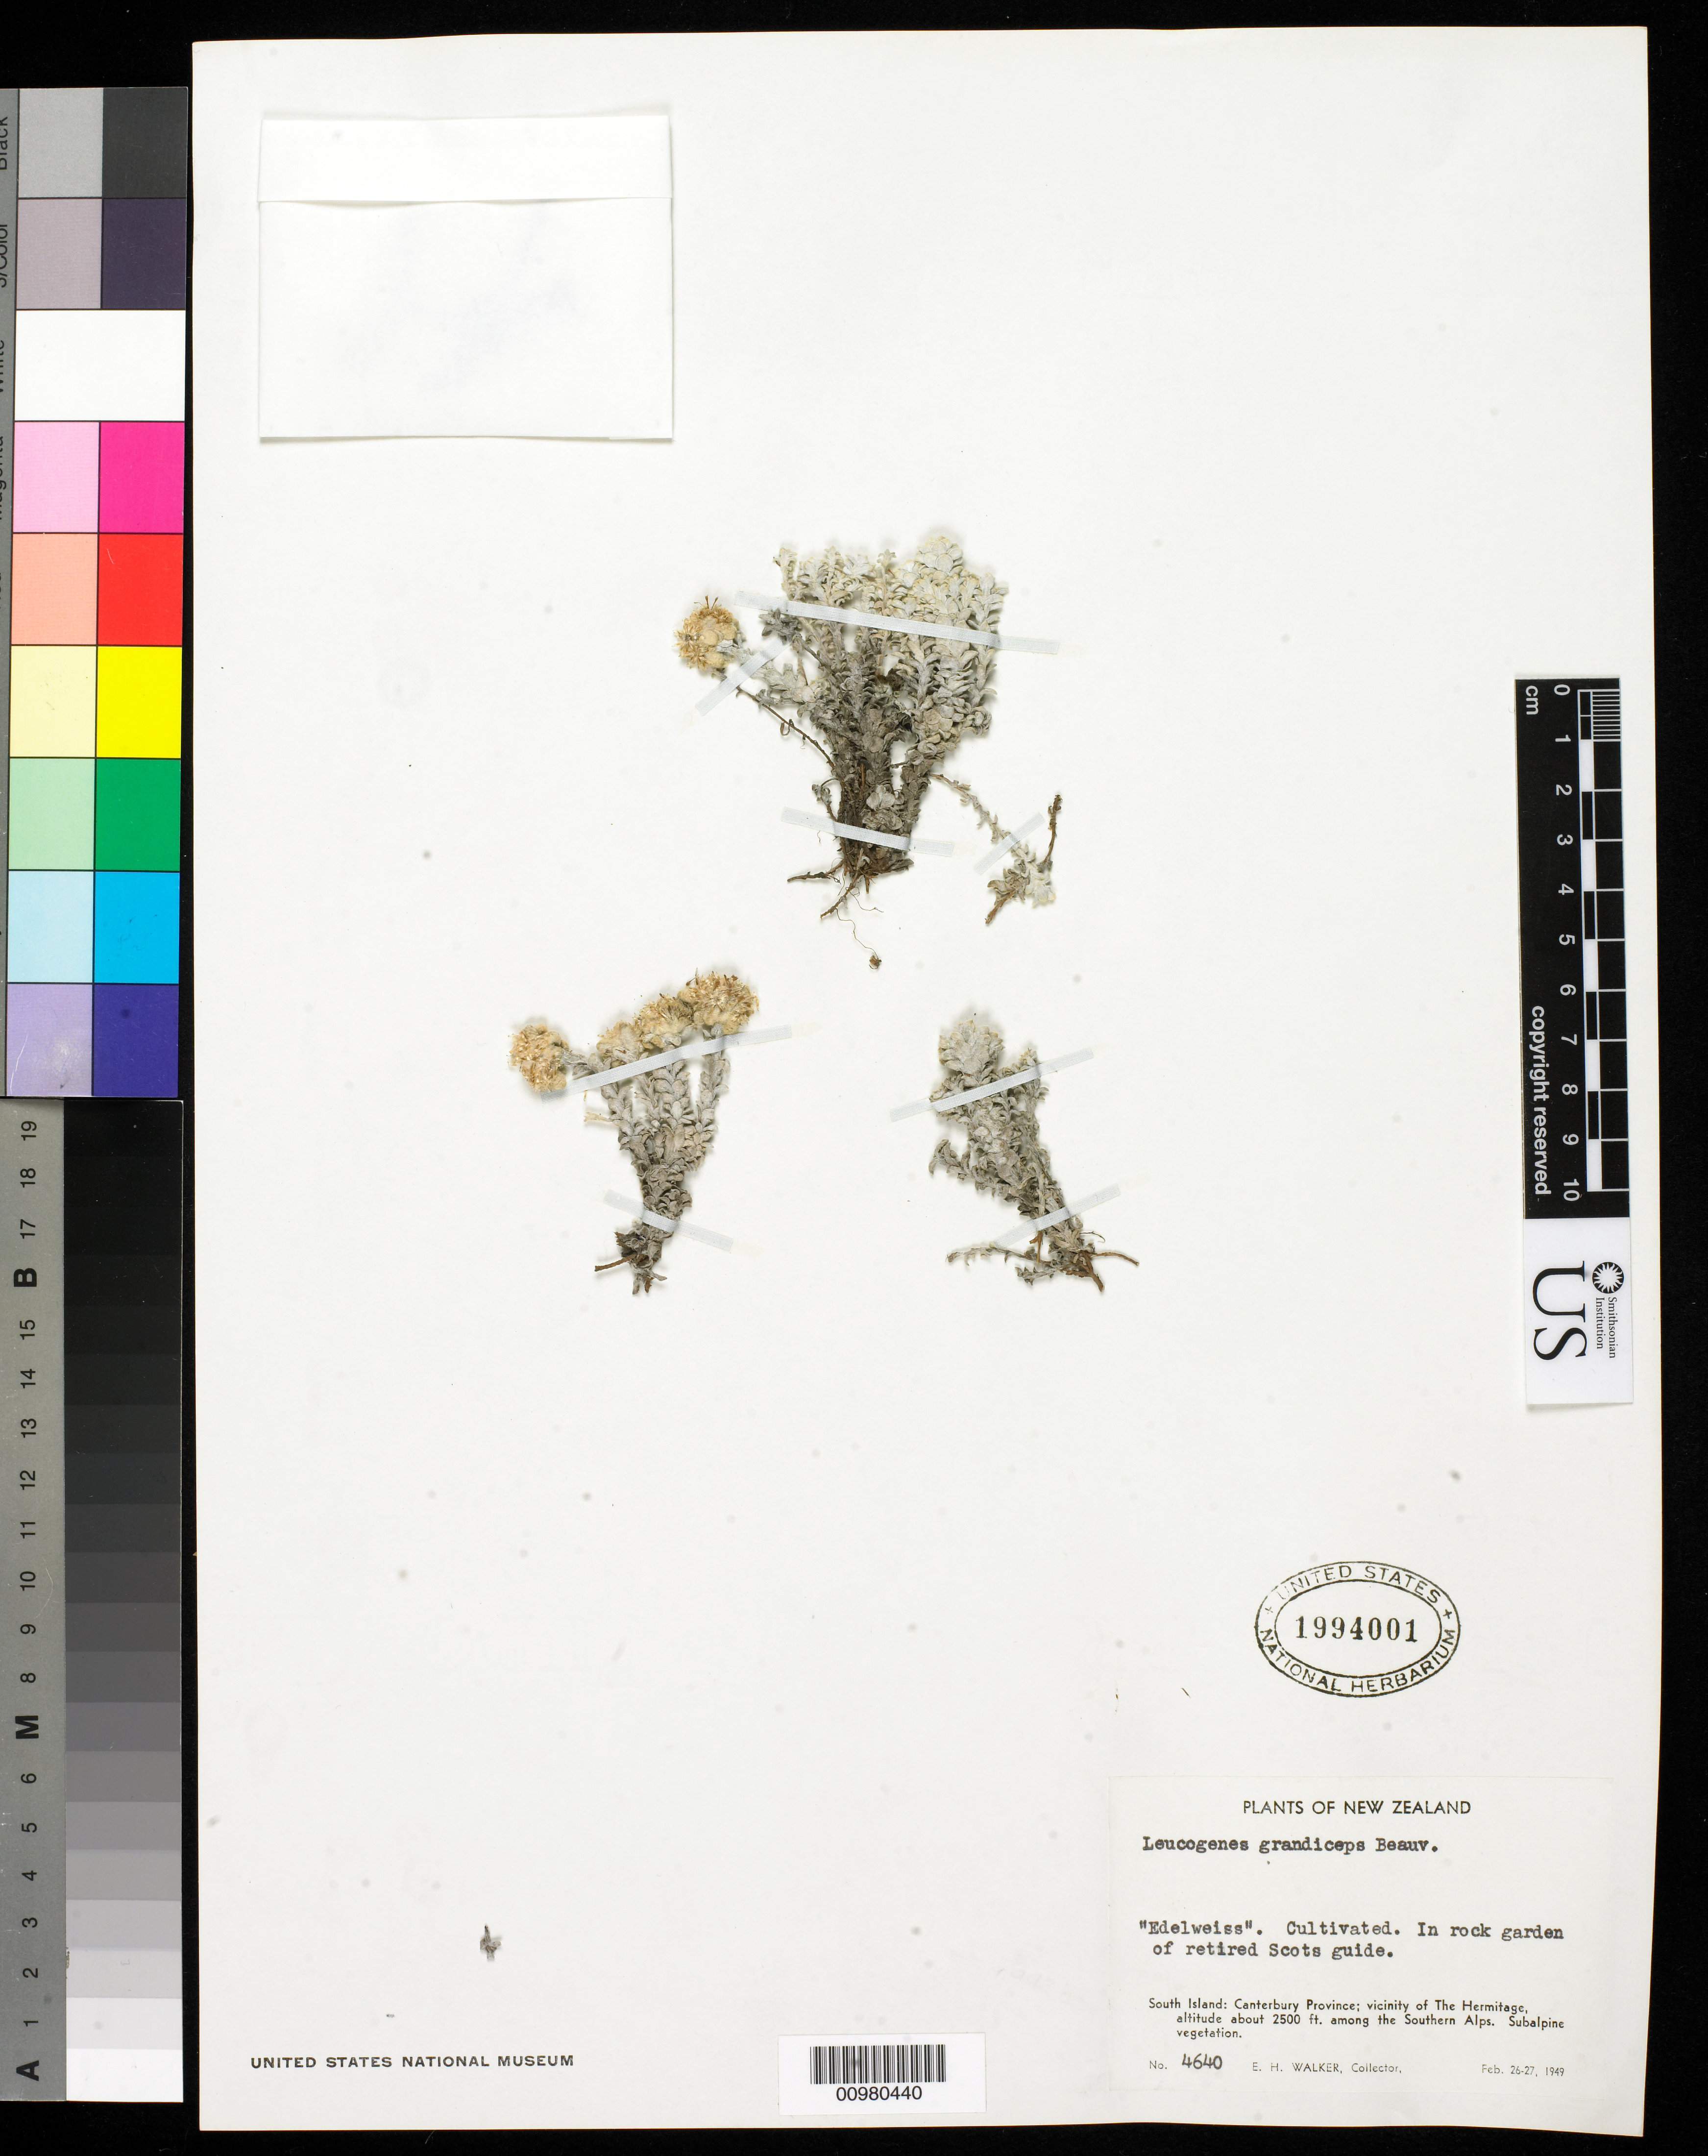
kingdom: Plantae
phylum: Tracheophyta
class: Magnoliopsida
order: Asterales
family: Asteraceae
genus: Leucogenes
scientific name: Leucogenes grandiceps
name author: P. Beauv.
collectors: E. H. Walker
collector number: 4640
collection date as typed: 26 Feb 1949 to 27 Feb 1949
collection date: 1949-02-26/1949-02-27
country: New Zealand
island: South Island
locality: Canterbury Province; vicinity of the Hermitage, among the southern Alps.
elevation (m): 762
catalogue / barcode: US 1994001